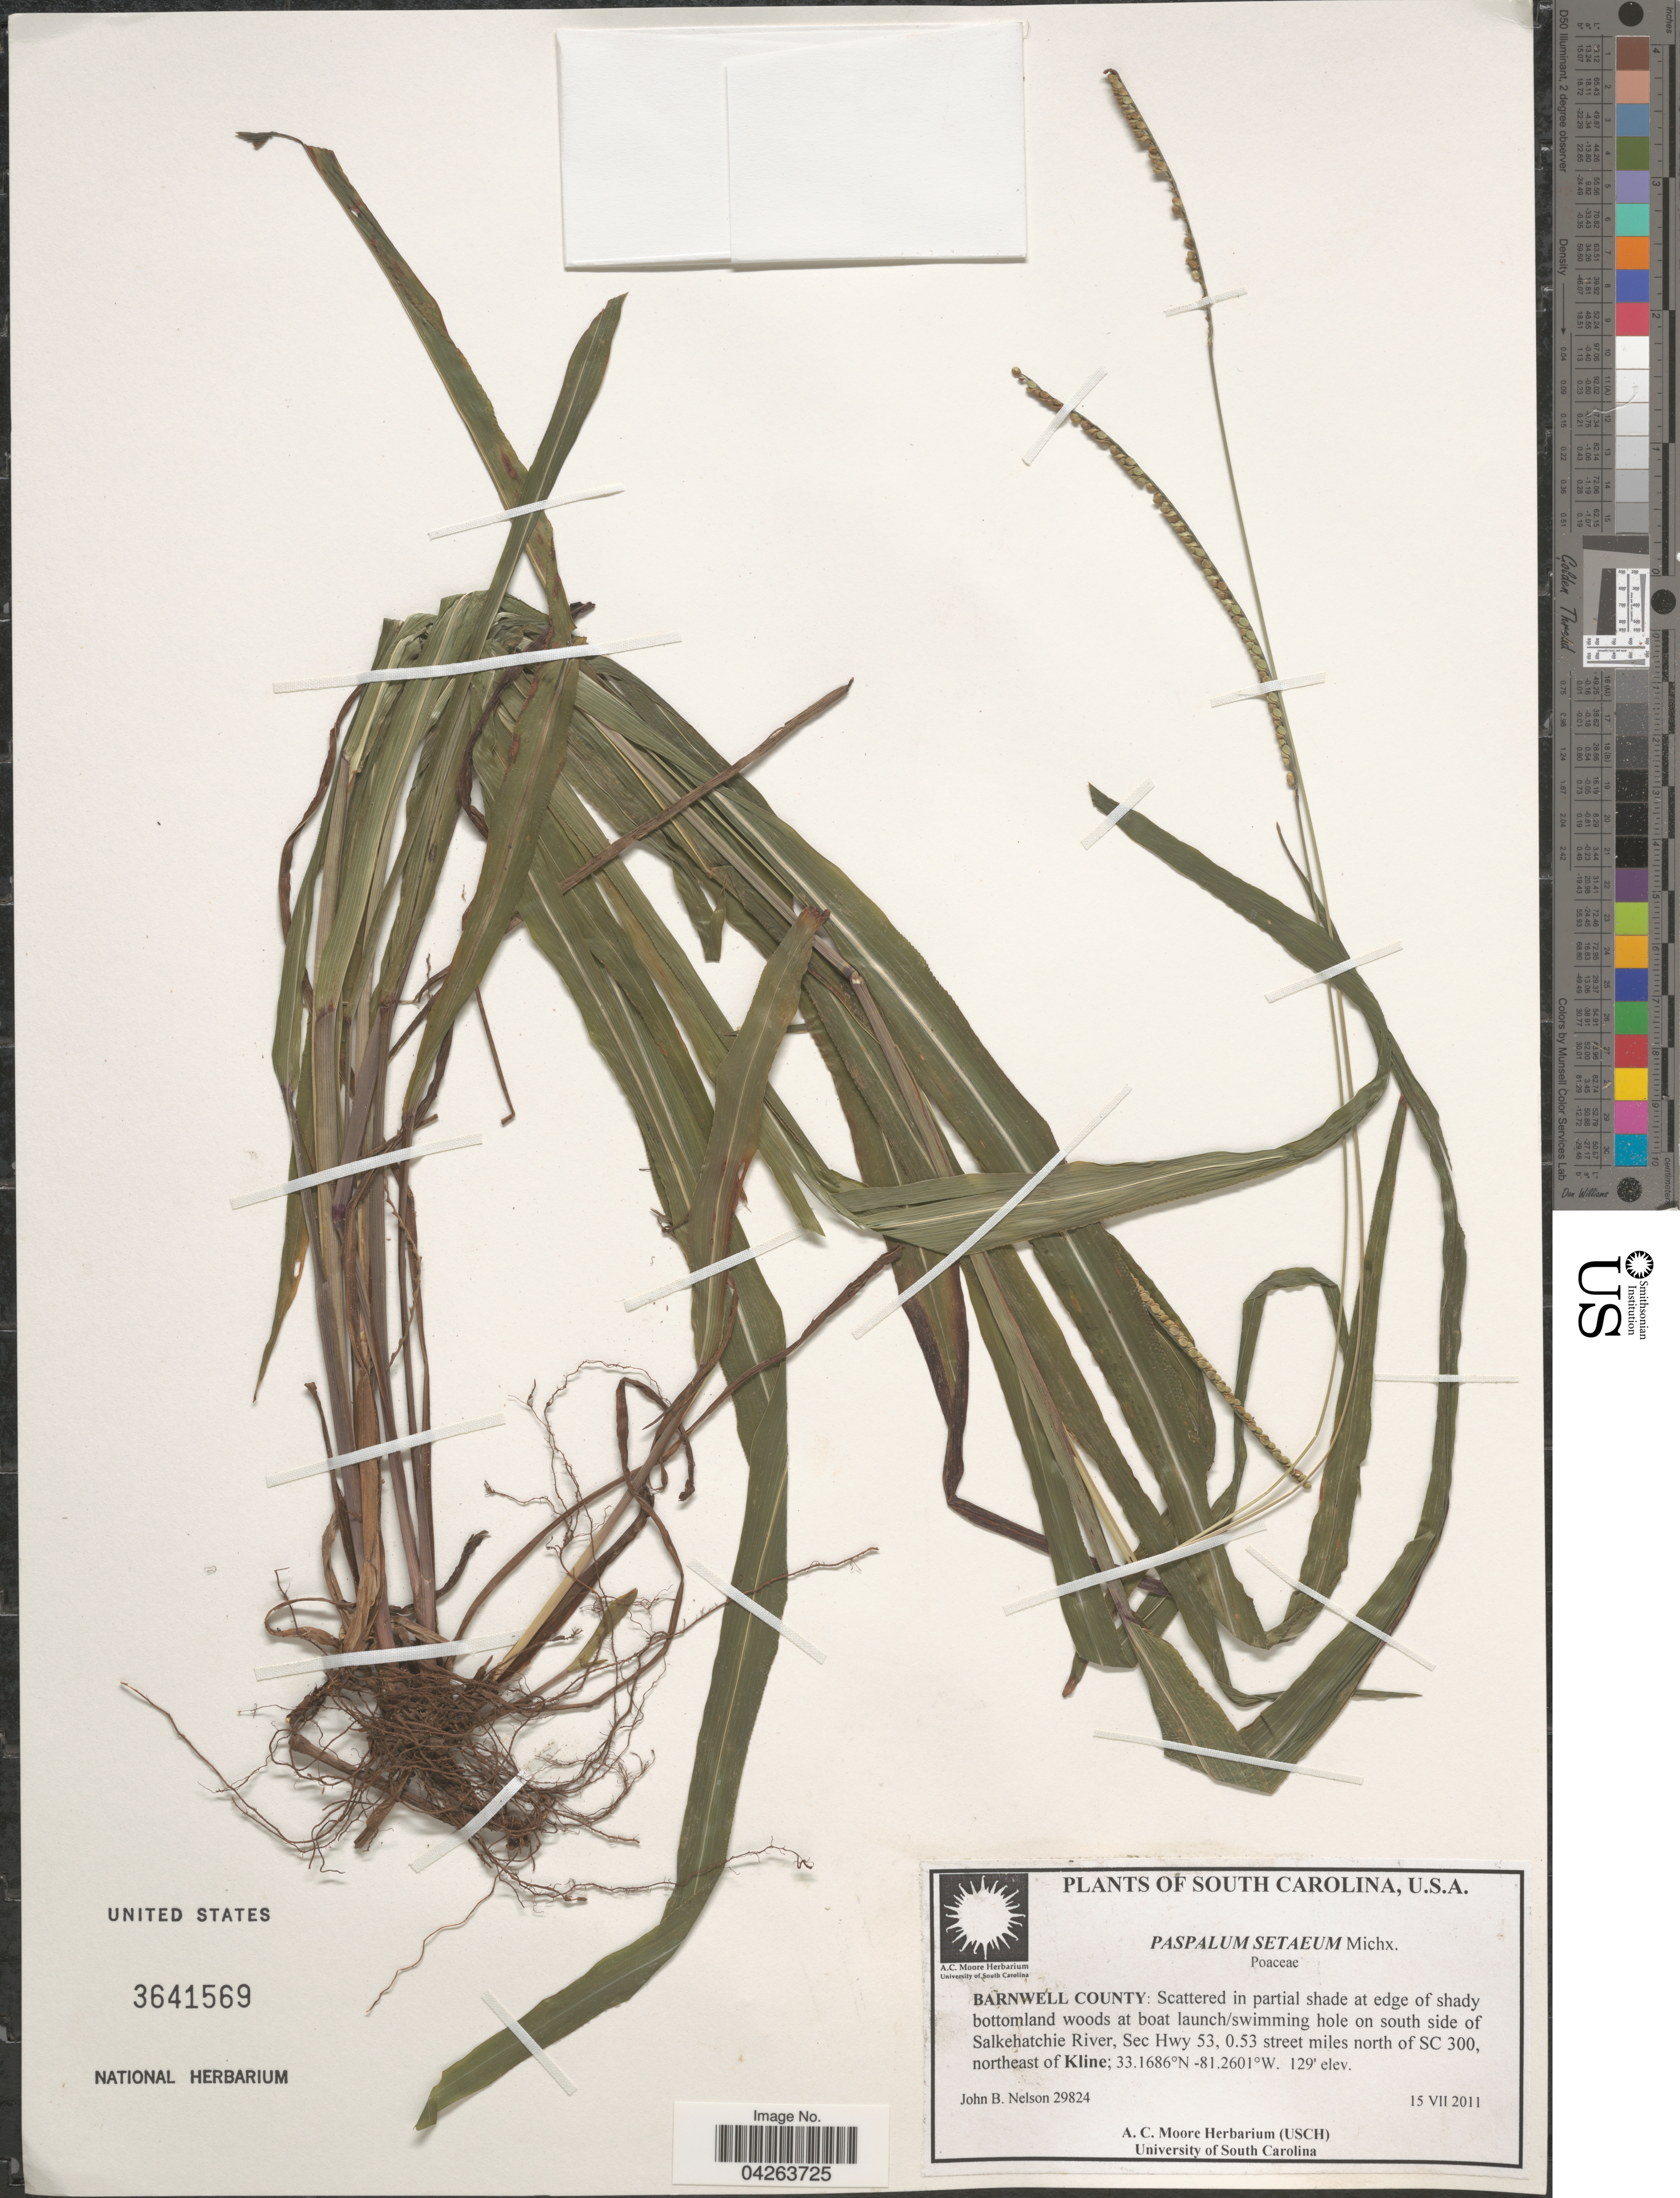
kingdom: Plantae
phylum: Tracheophyta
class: Liliopsida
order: Poales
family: Poaceae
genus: Paspalum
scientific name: Paspalum setaceum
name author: Michx.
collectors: J. B. Nelson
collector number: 29824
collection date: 2011-07-15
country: United States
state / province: South Carolina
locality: Barnwell County: Scattered in partial shade at edge of shady bottomland woods at boat launch/swimming hole on south side of Salkehatchie River, Sec Hwy 53, 0.53 street miles north of SC 300, northeast of Kline.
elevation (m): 39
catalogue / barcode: US 3641569